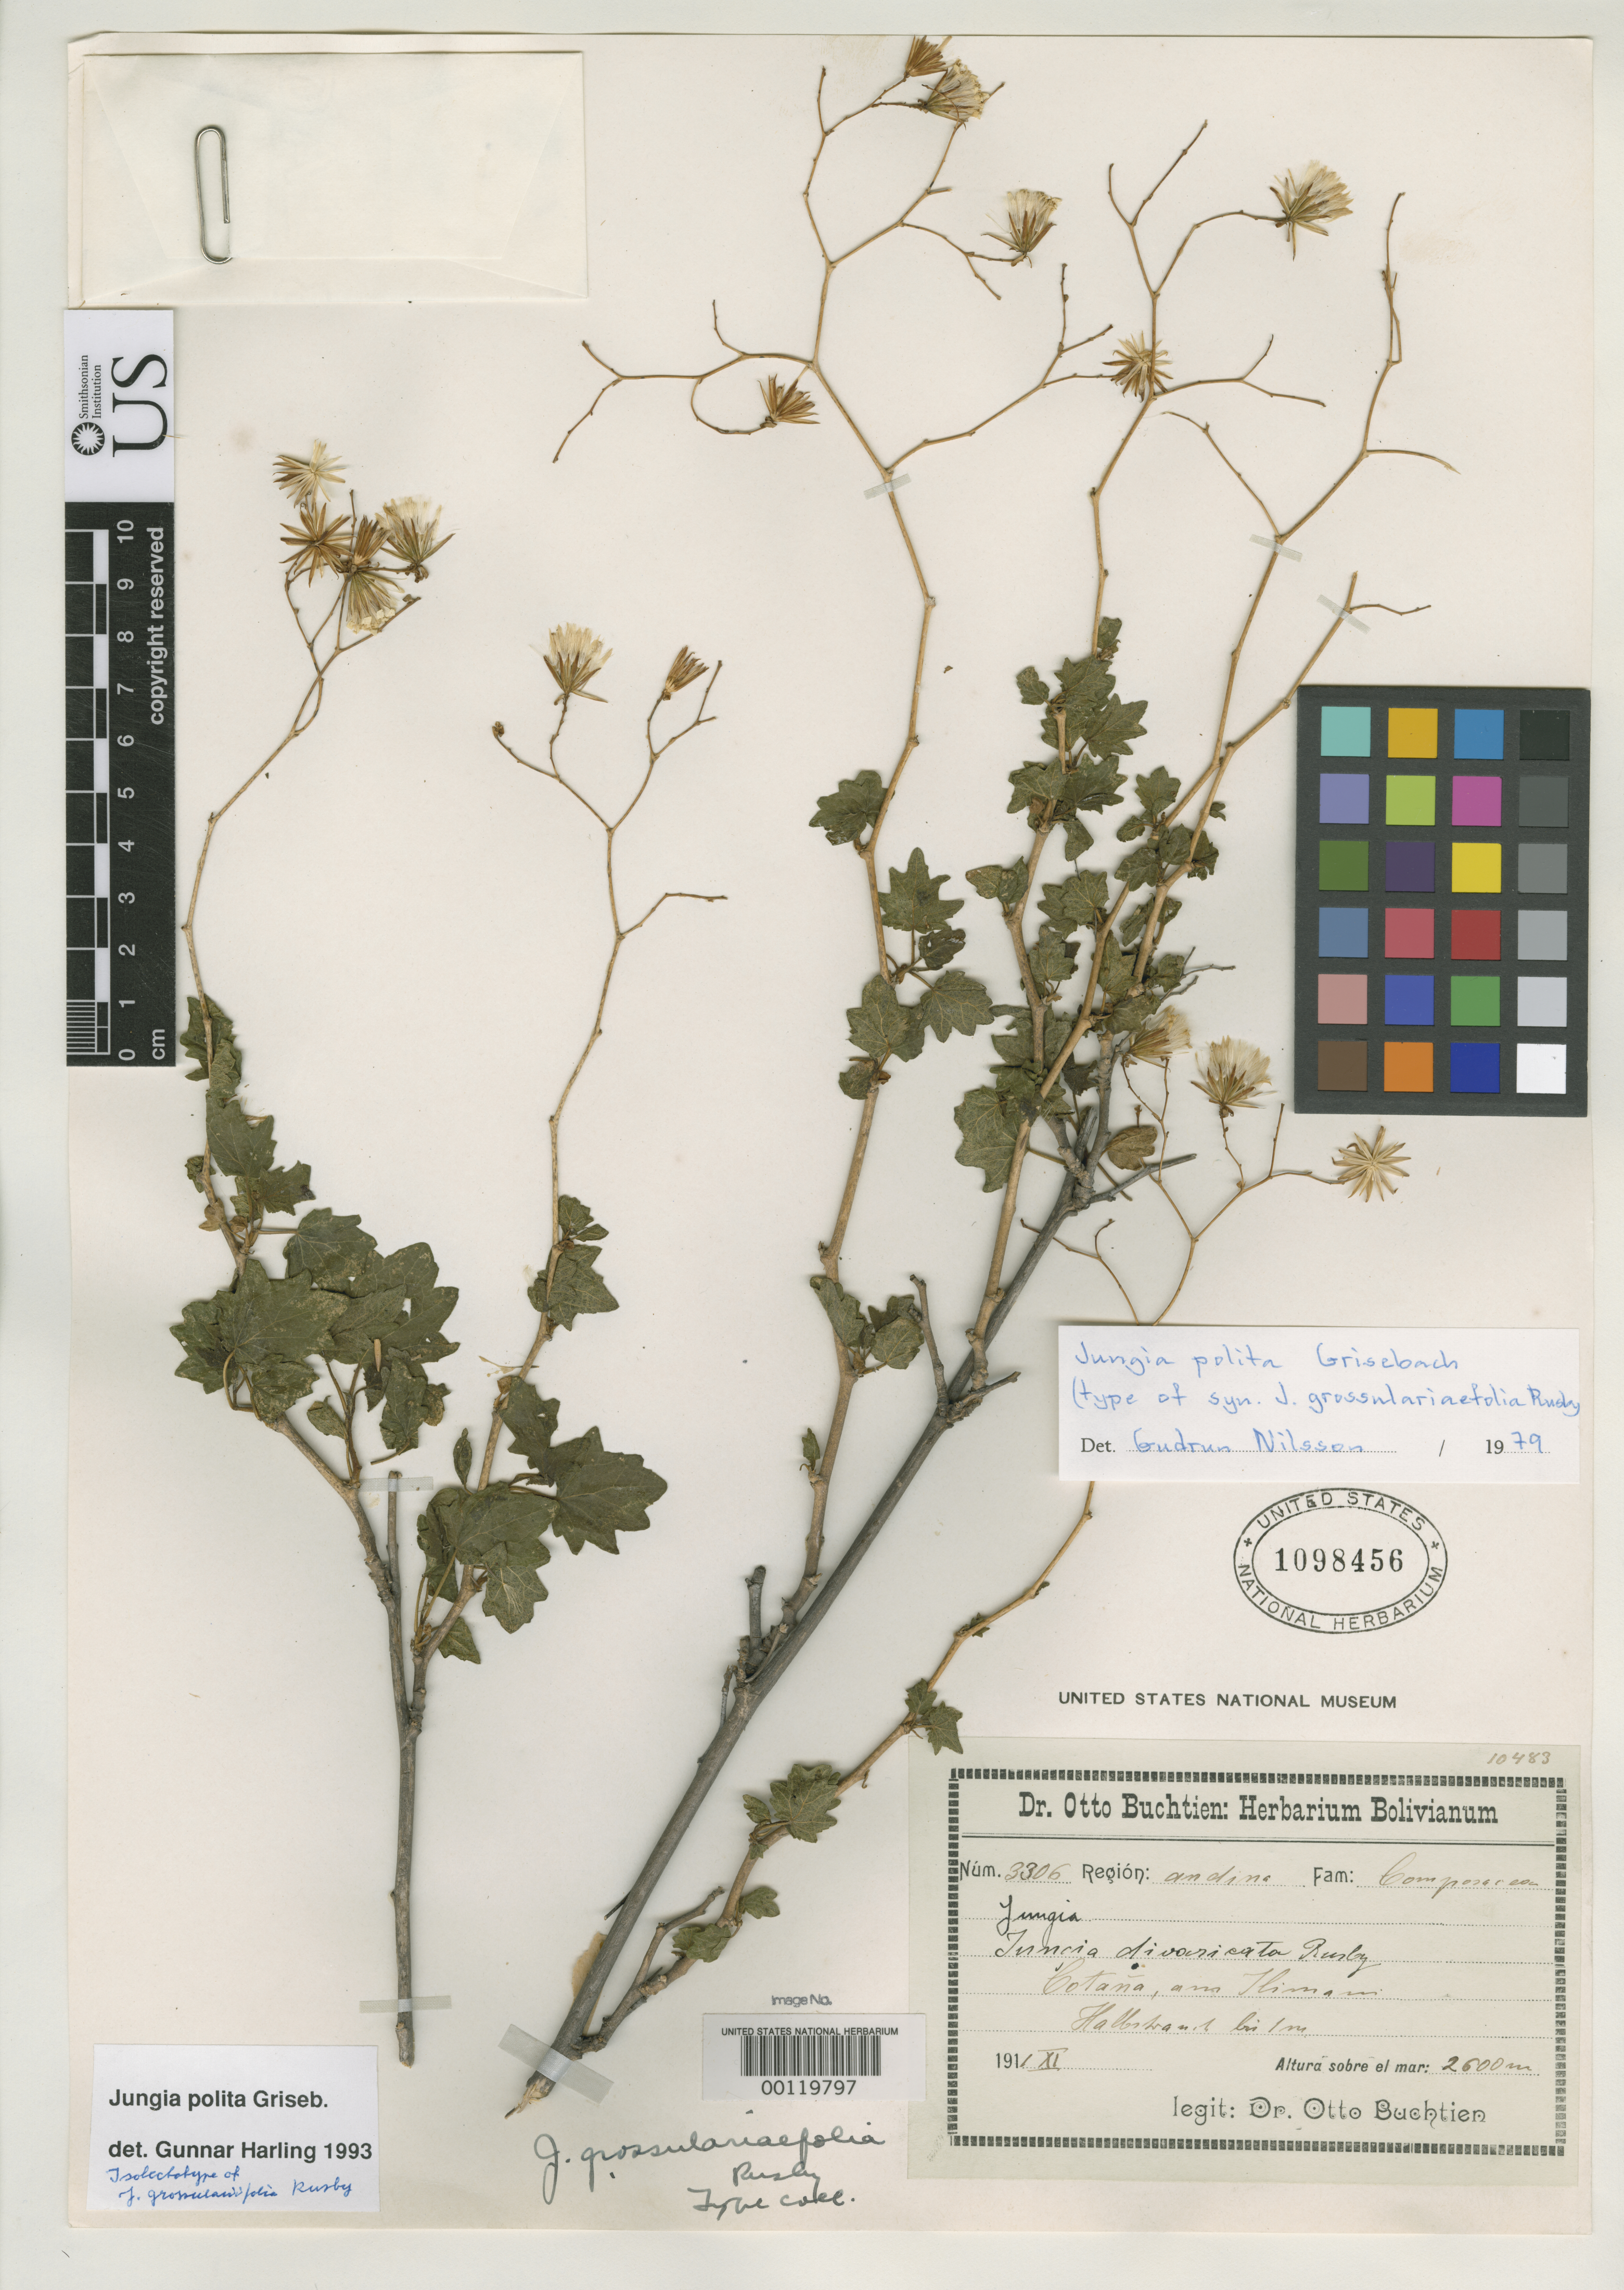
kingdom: Plantae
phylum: Tracheophyta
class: Magnoliopsida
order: Asterales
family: Asteraceae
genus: Jungia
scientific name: Jungia grossulariifolia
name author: Rusby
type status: Isotype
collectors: O. Buchtien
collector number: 3306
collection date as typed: Nov 1911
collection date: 1911-11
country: Bolivia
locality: Cotana, am Thiman. [Cotana, at Thiman.]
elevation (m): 2600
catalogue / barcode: US 1098456